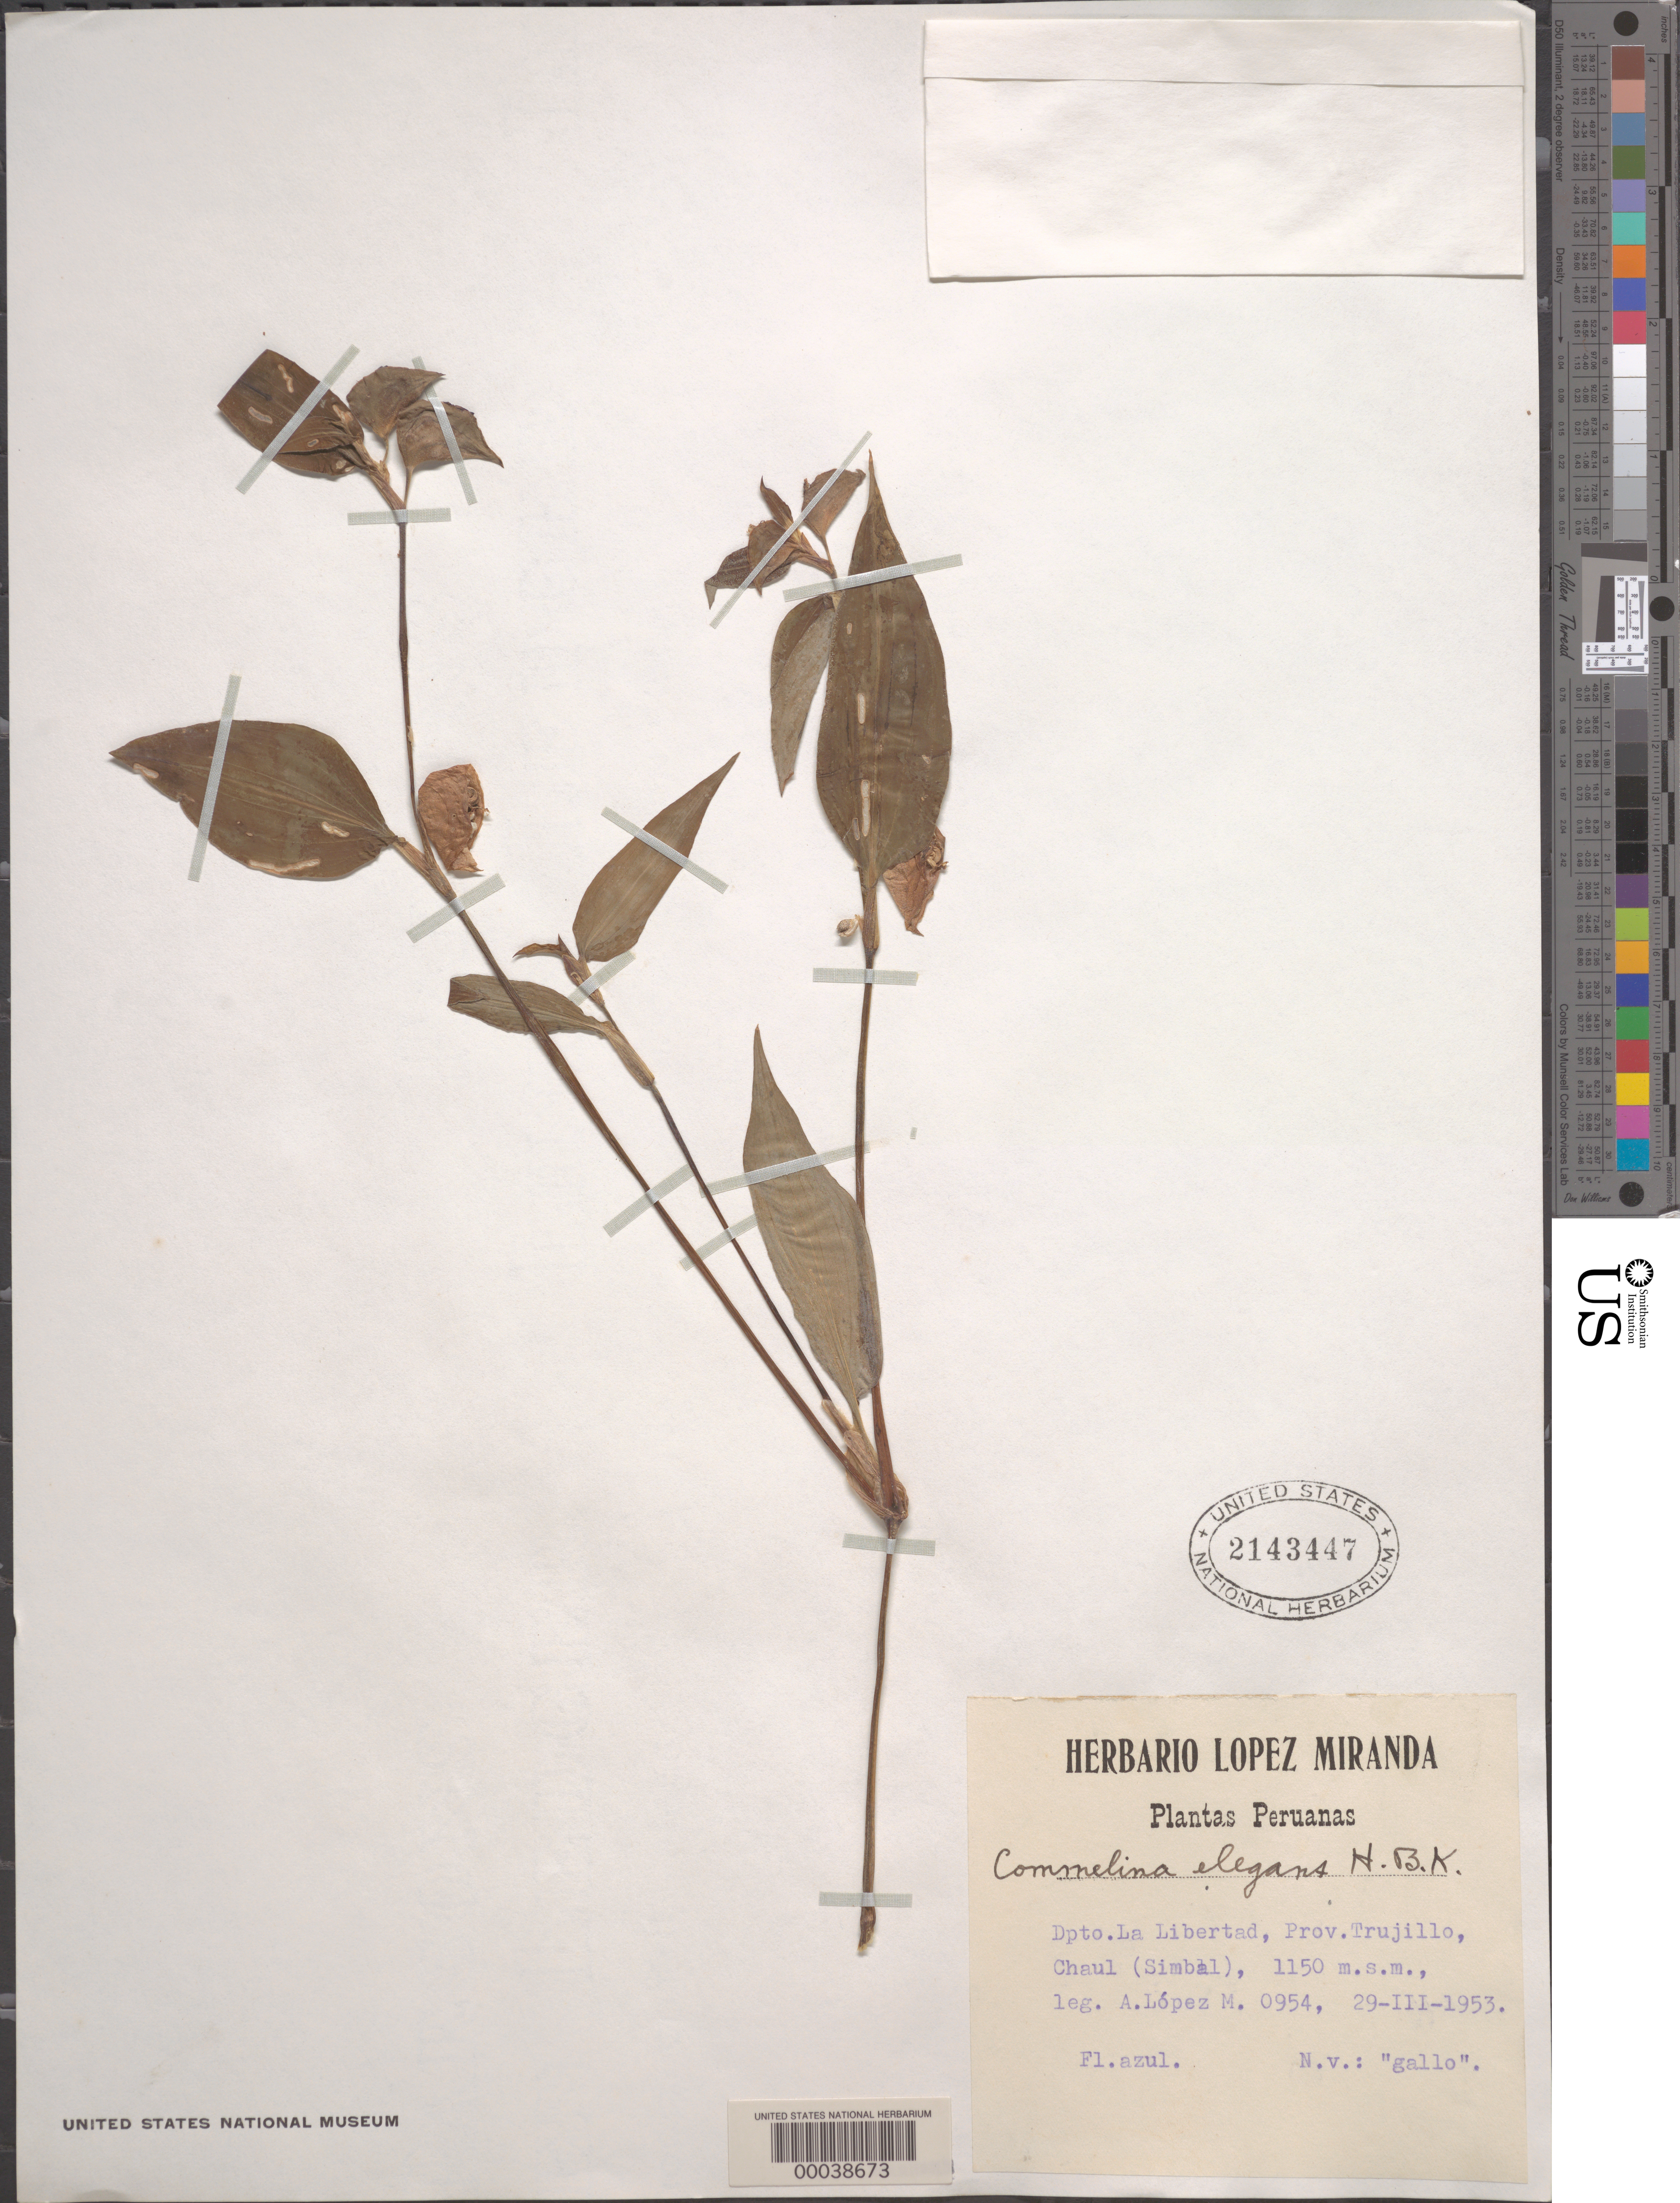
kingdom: Plantae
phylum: Tracheophyta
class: Liliopsida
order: Commelinales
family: Commelinaceae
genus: Commelina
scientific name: Commelina erecta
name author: L.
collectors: A. Lopez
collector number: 954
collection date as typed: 29 Mar 1953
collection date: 1953-03-29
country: Peru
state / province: La Libertad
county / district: Trujillo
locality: Chaul, simbal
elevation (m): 1150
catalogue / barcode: US 2143447